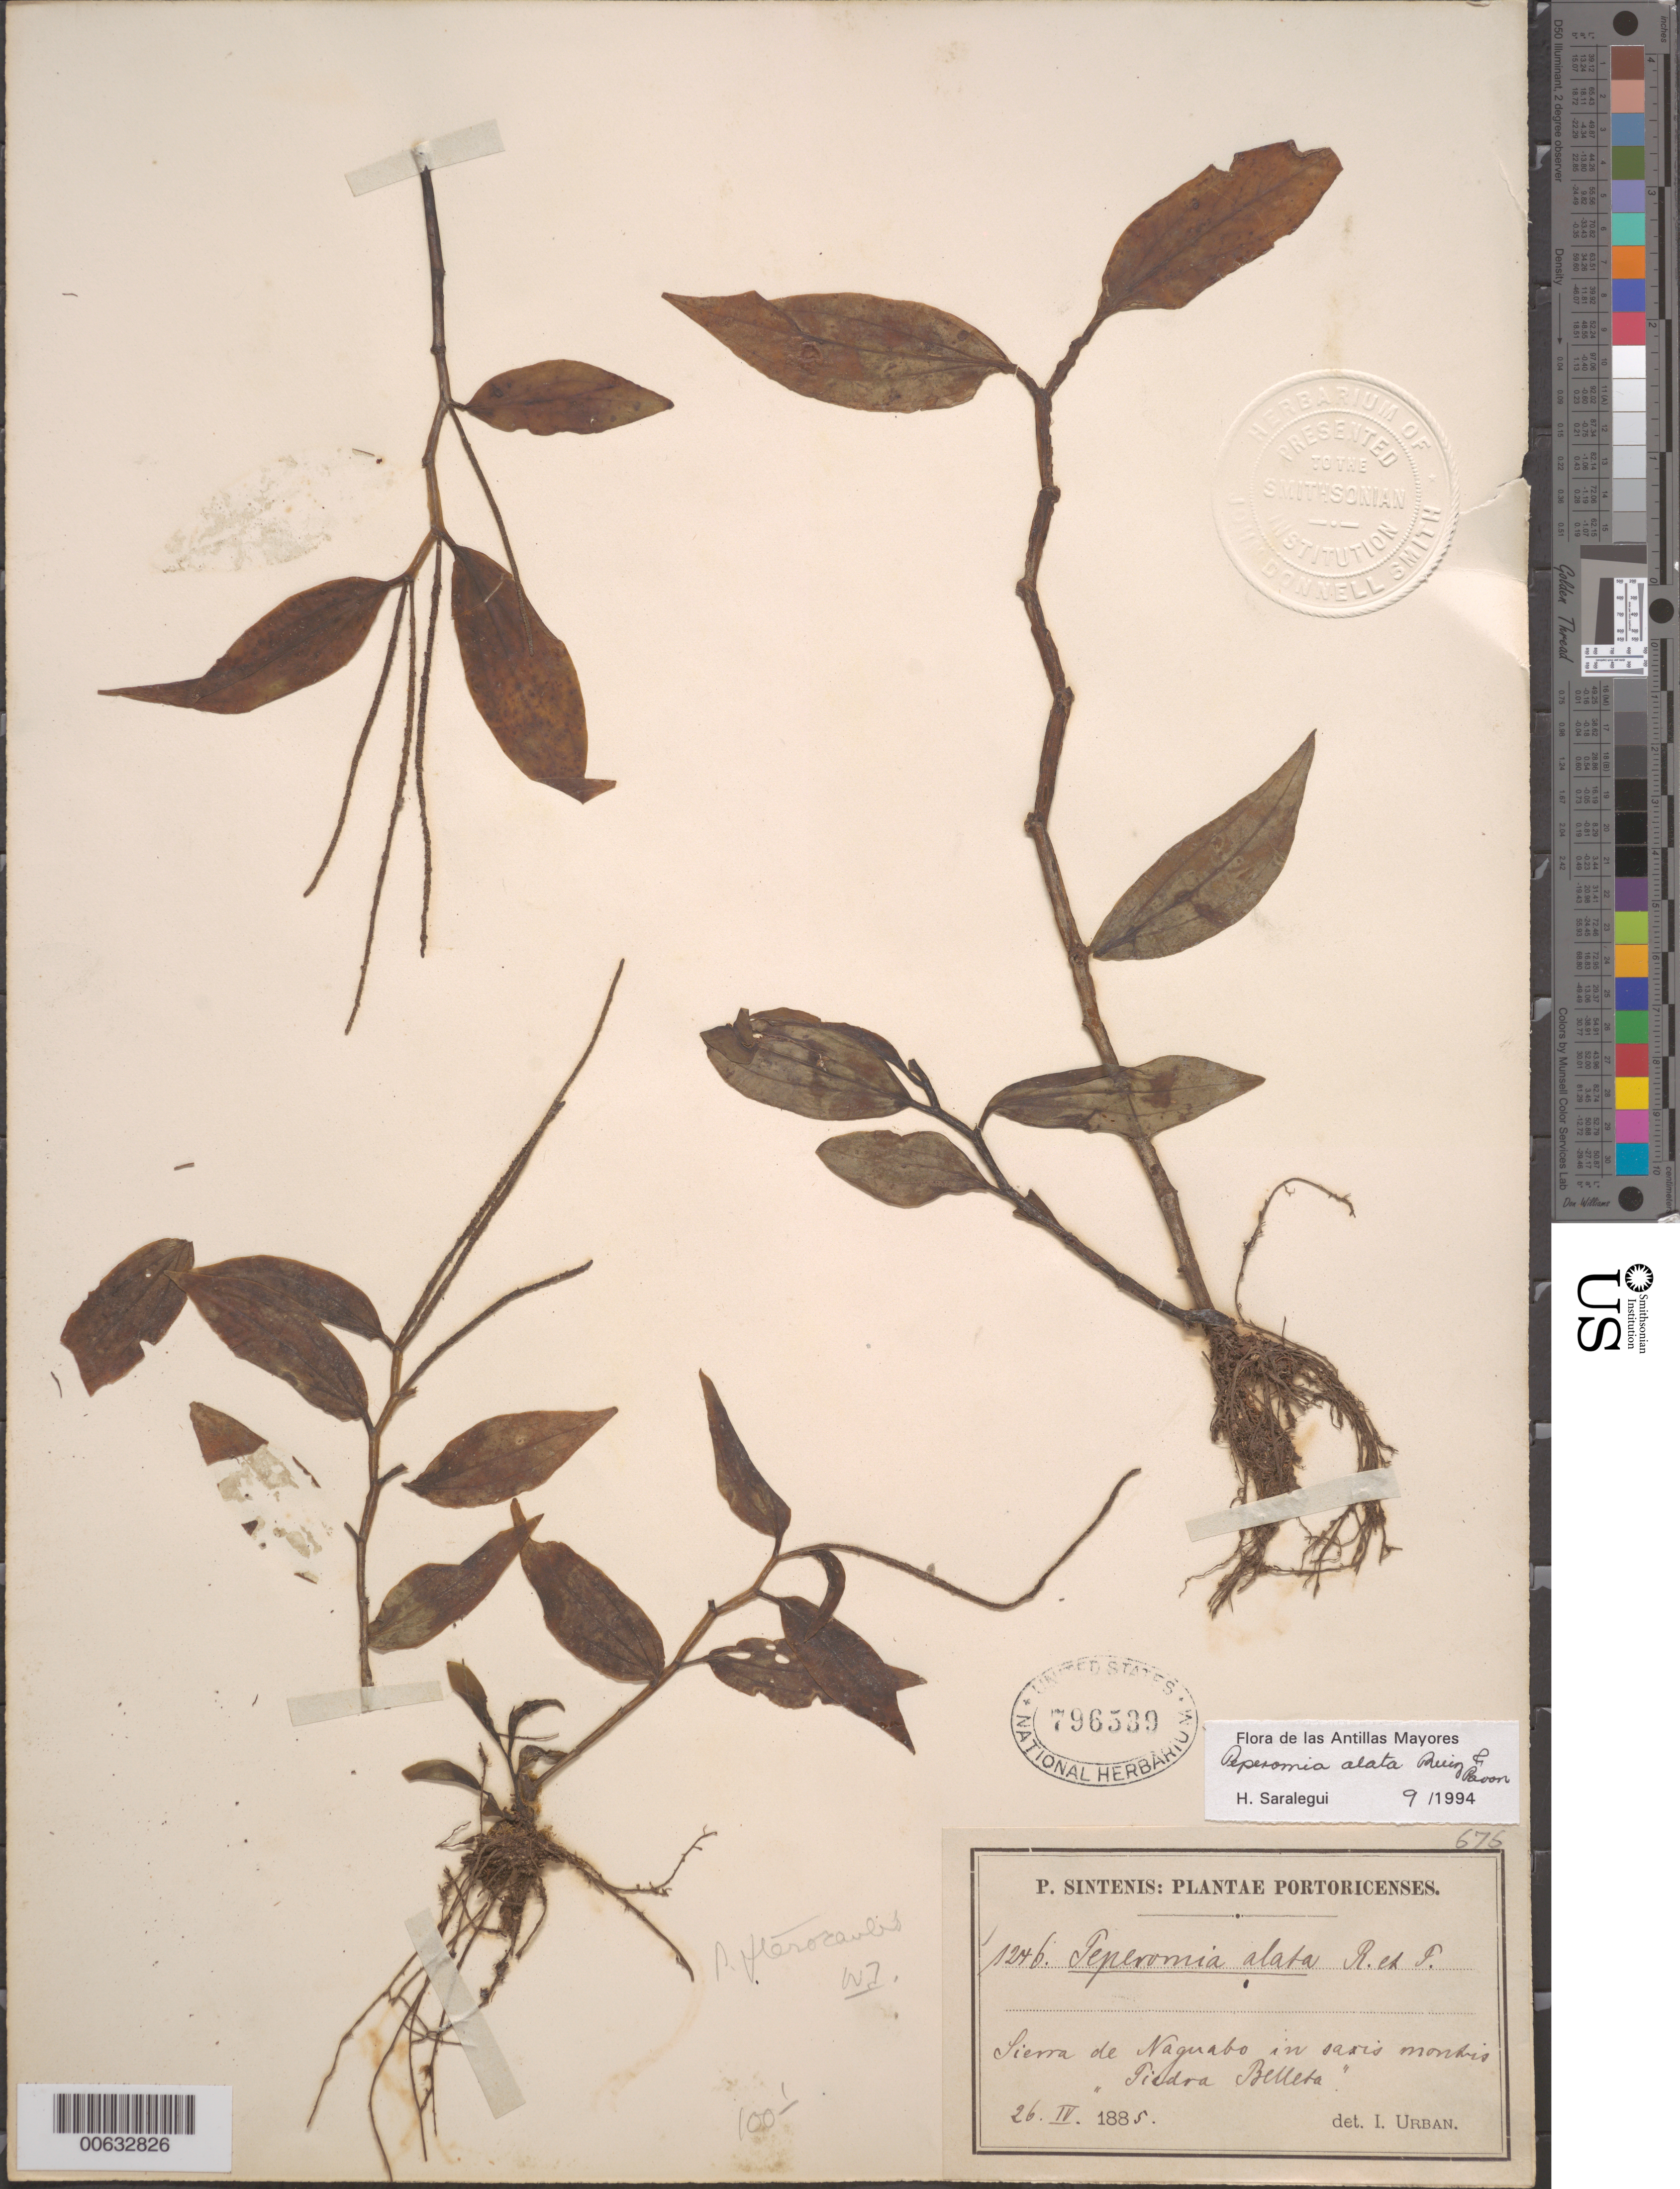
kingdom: Plantae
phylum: Tracheophyta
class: Magnoliopsida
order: Piperales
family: Piperaceae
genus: Peperomia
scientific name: Peperomia alata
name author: Ruiz & Pav.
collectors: P. Sintenis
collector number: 1246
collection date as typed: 26 Apr 1885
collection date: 1885-04-26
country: Puerto Rico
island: Greater Antilles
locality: Sierra de Naguabo, in saxis montis Piedra Belleta.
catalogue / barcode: US 796539